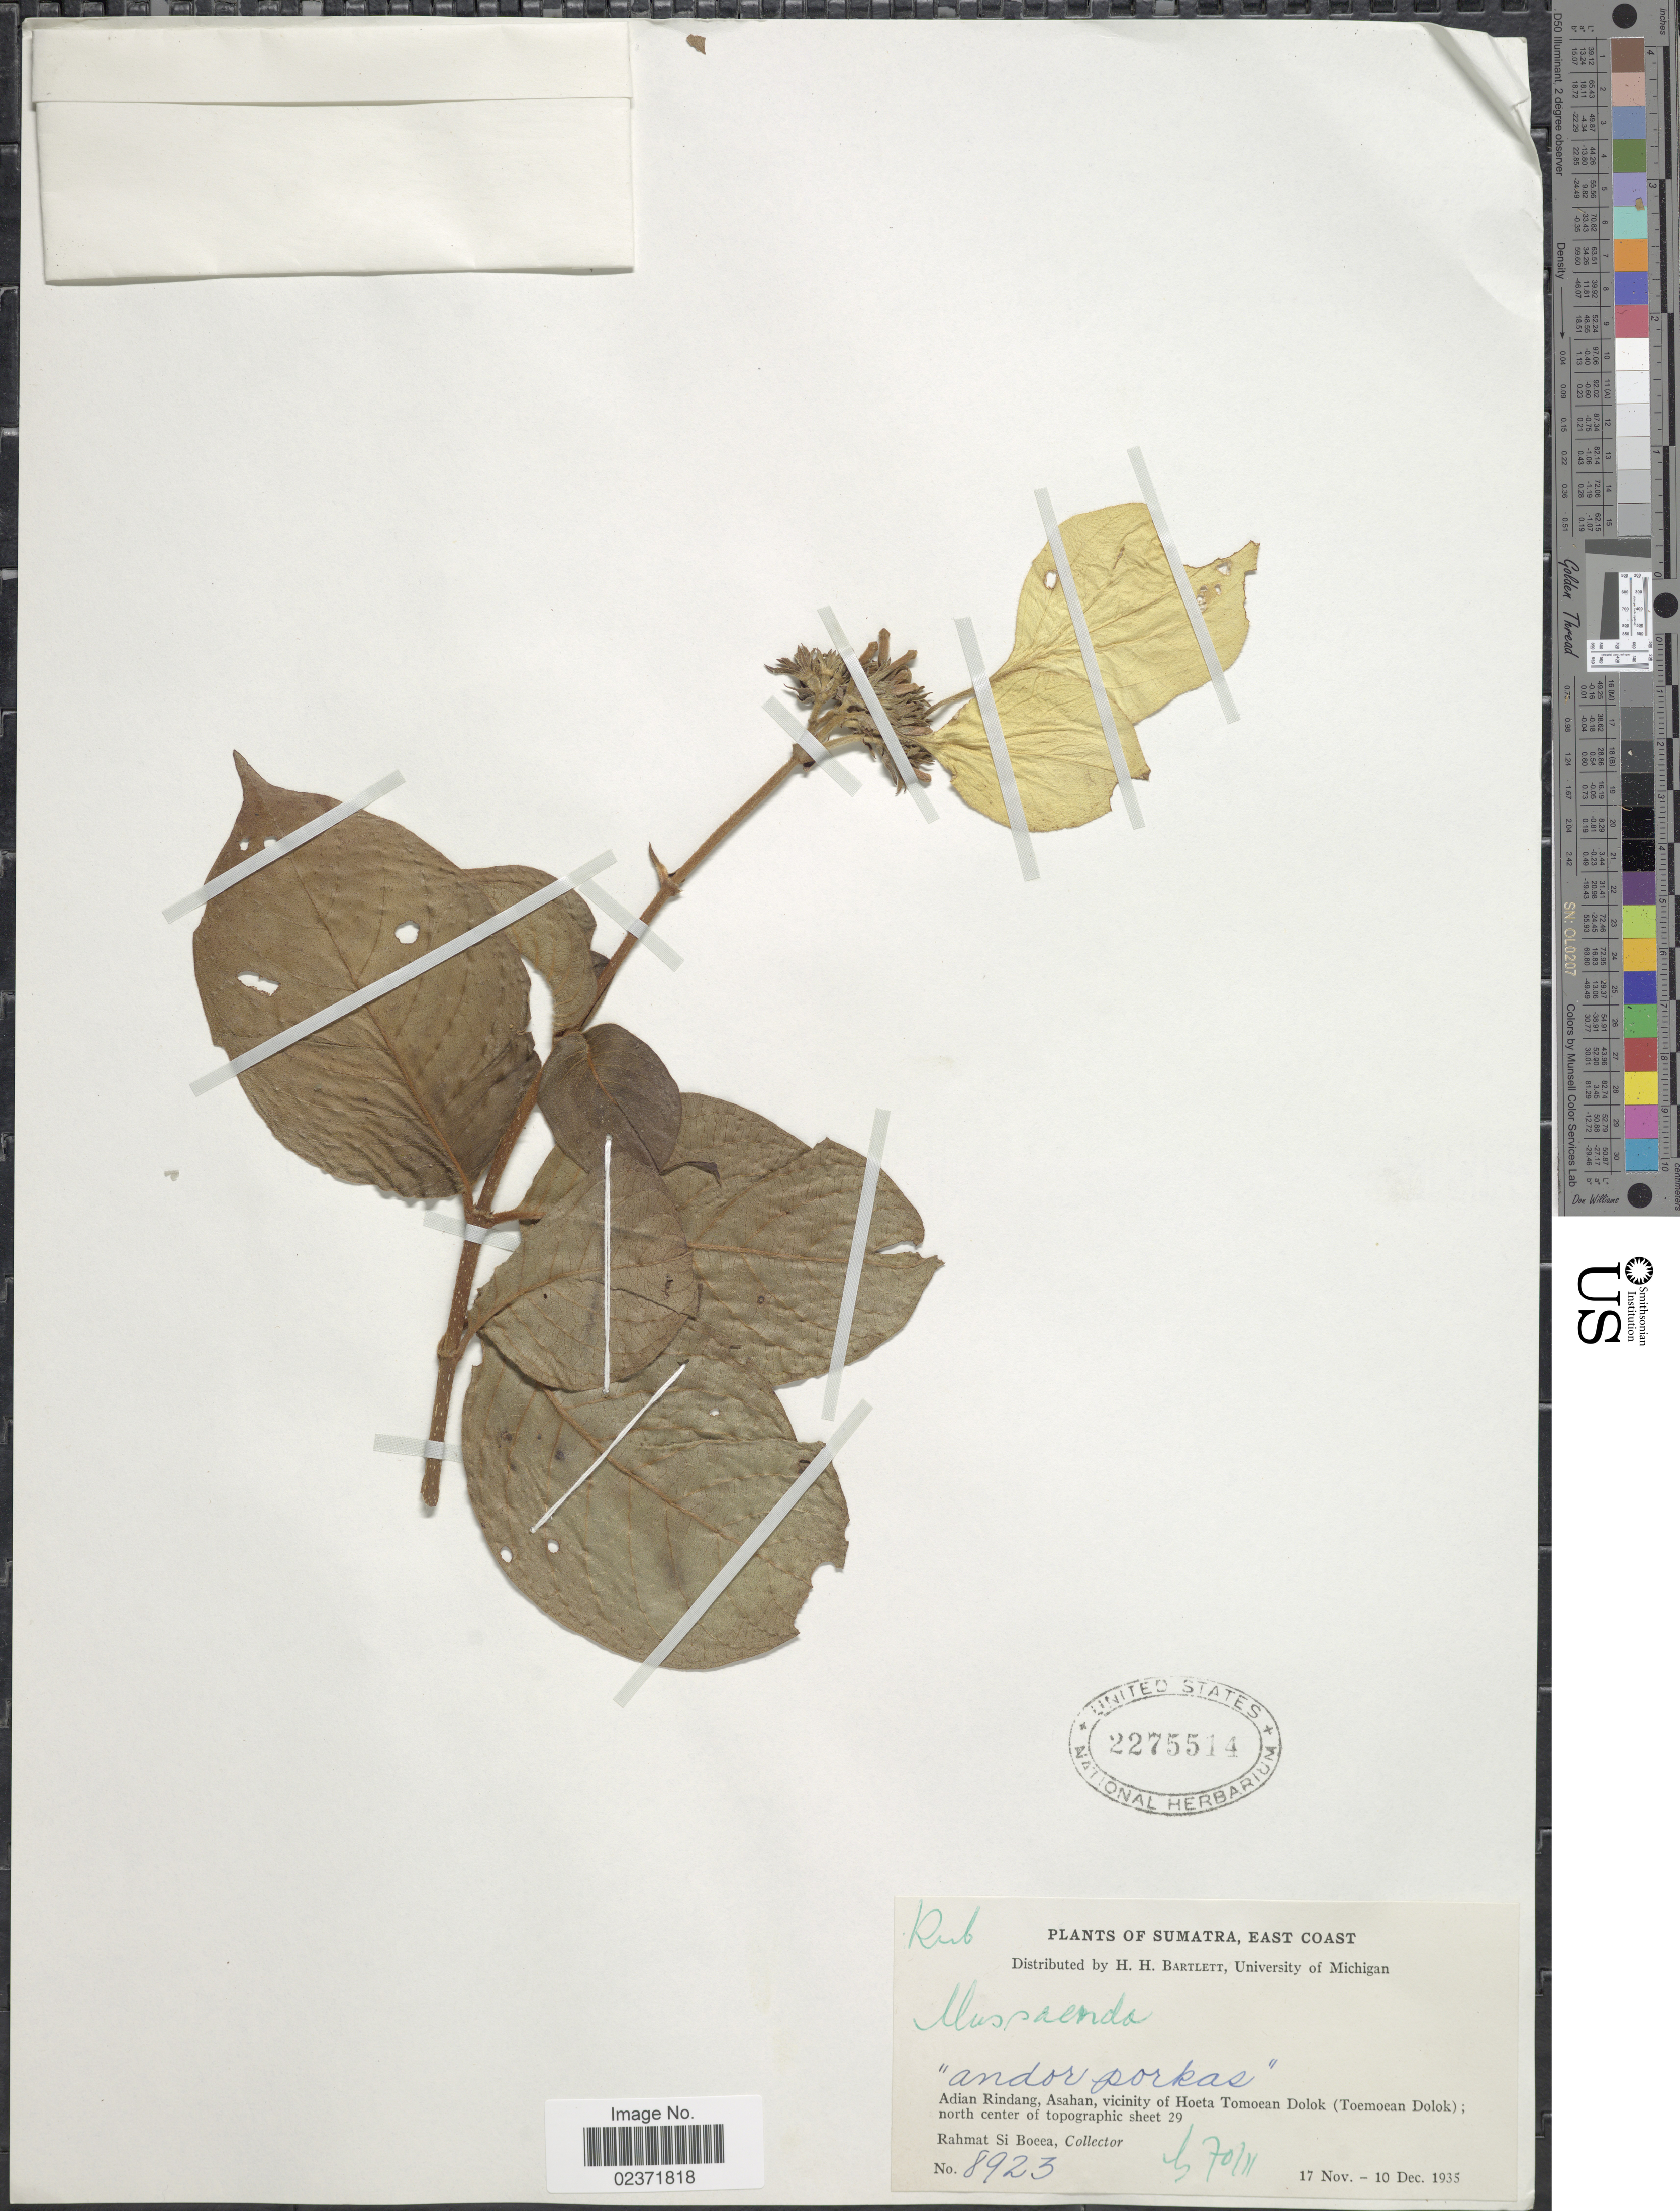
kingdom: Plantae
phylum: Tracheophyta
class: Magnoliopsida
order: Gentianales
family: Rubiaceae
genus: Mussaenda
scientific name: Mussaenda sp.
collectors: Rahmat Si Boeea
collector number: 8923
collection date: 1935-11-17/1935-12-10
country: Indonesia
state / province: Sumatra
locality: East Coast, Adian Rindang, Asahan, vicinity of Hoeta Tomoean Dolok (Toemoean Dolok); north center of topographic sheet 29)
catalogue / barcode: US 2275514